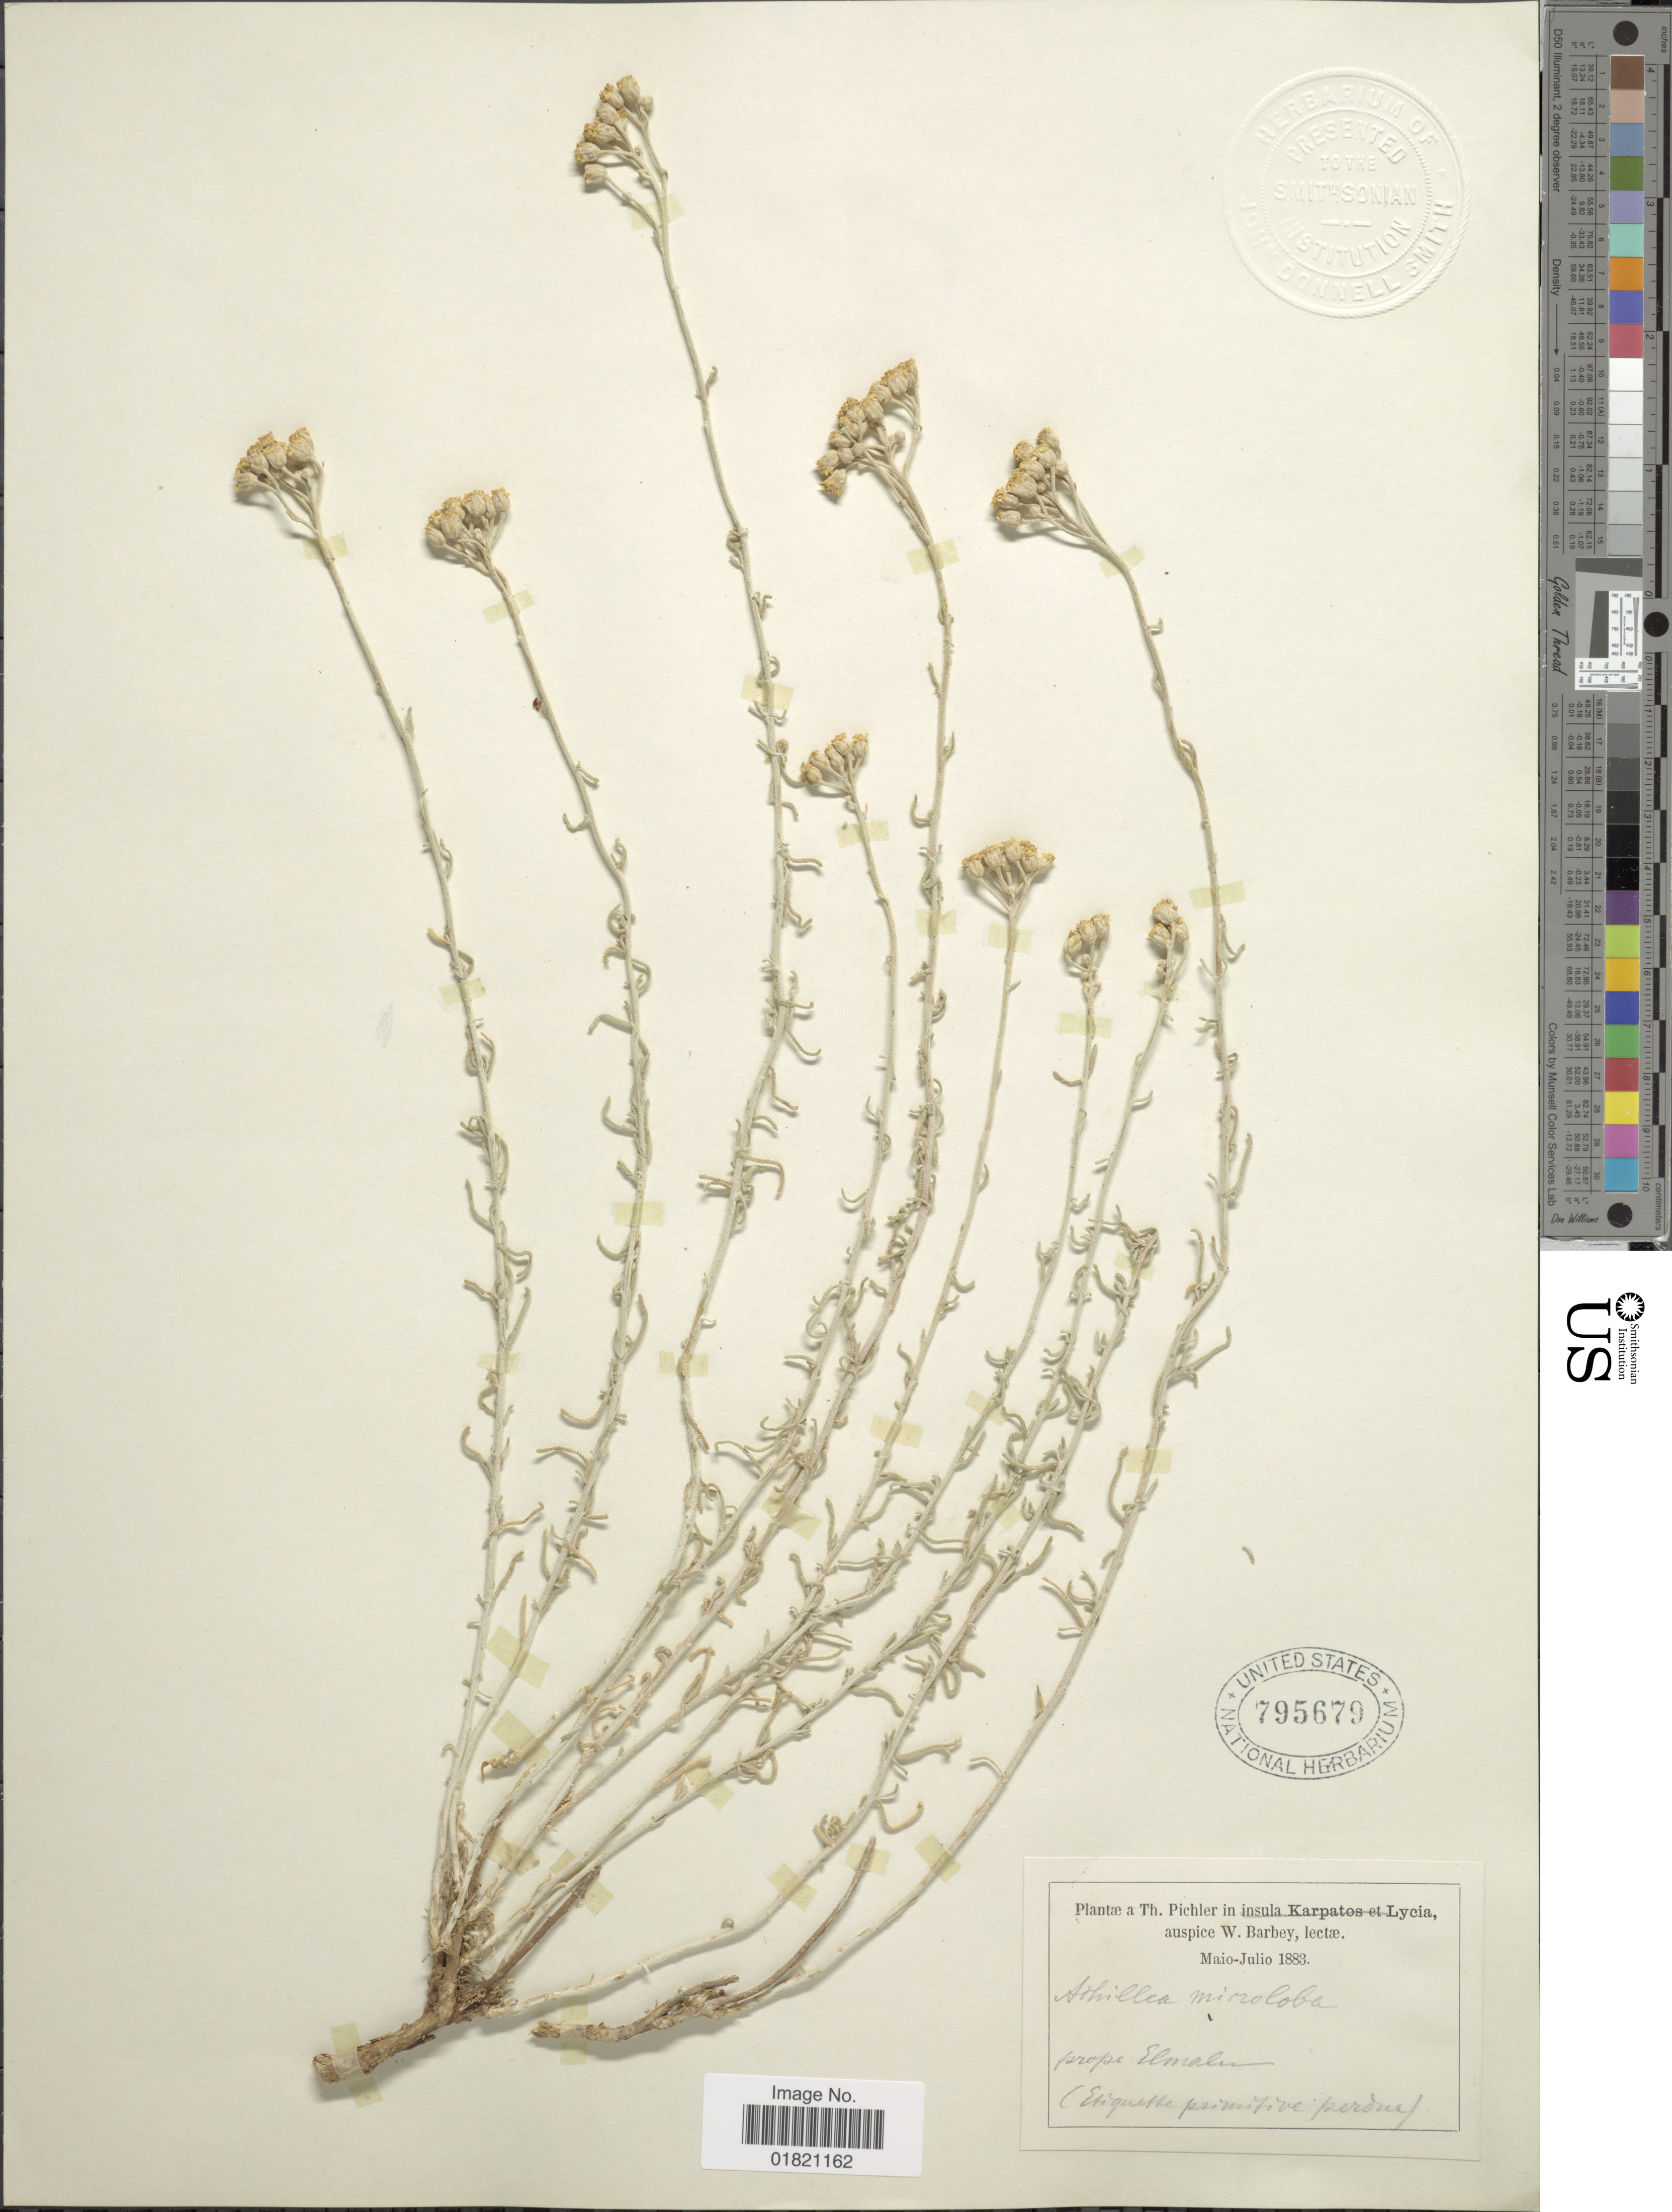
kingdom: Plantae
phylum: Tracheophyta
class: Magnoliopsida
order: Asterales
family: Asteraceae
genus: Achillea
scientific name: Achillea microloba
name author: DC.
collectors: T. Pichler & W. Barbey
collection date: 1883-05/1883-07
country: Turkey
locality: Lycia. prope Elmalu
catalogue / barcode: US 795679